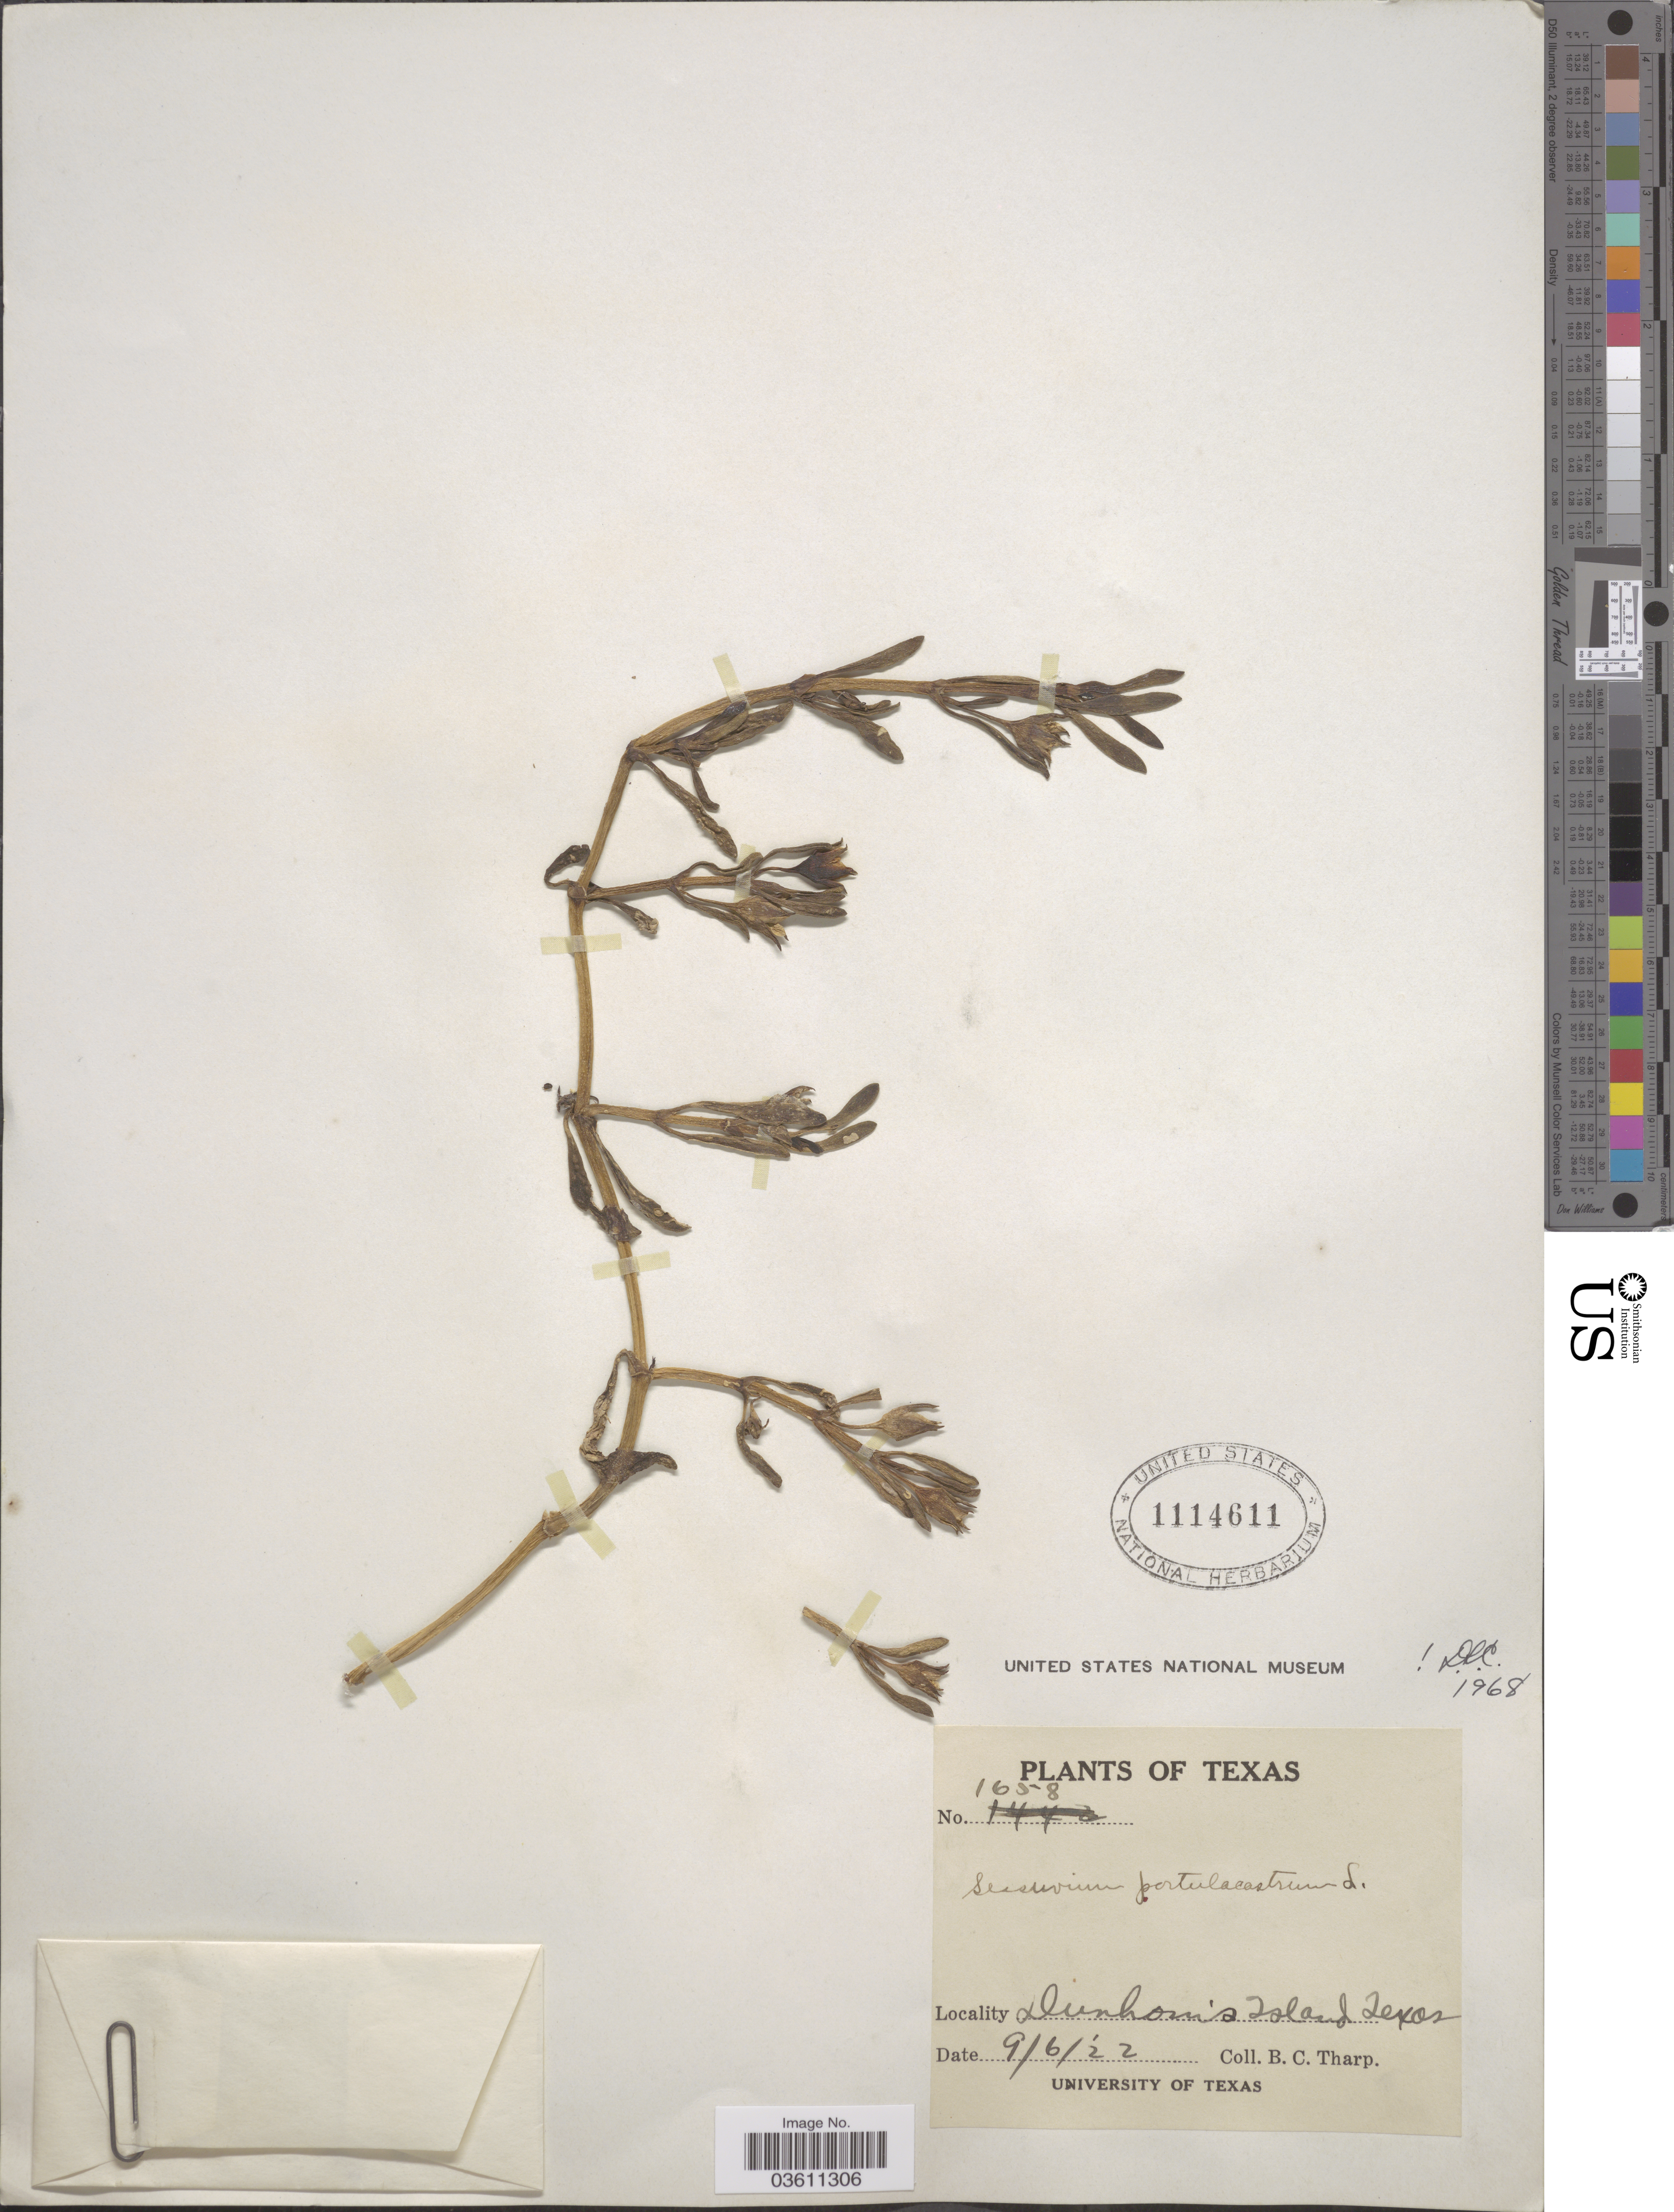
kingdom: Plantae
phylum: Tracheophyta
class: Magnoliopsida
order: Caryophyllales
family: Aizoaceae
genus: Sesuvium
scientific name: Sesuvium portulacastrum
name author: (L.) L.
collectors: B. C. Tharp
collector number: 1658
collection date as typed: Transcribed d/m/y: 6/9/22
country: United States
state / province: Texas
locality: Dunham's Island.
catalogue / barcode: US 1114611